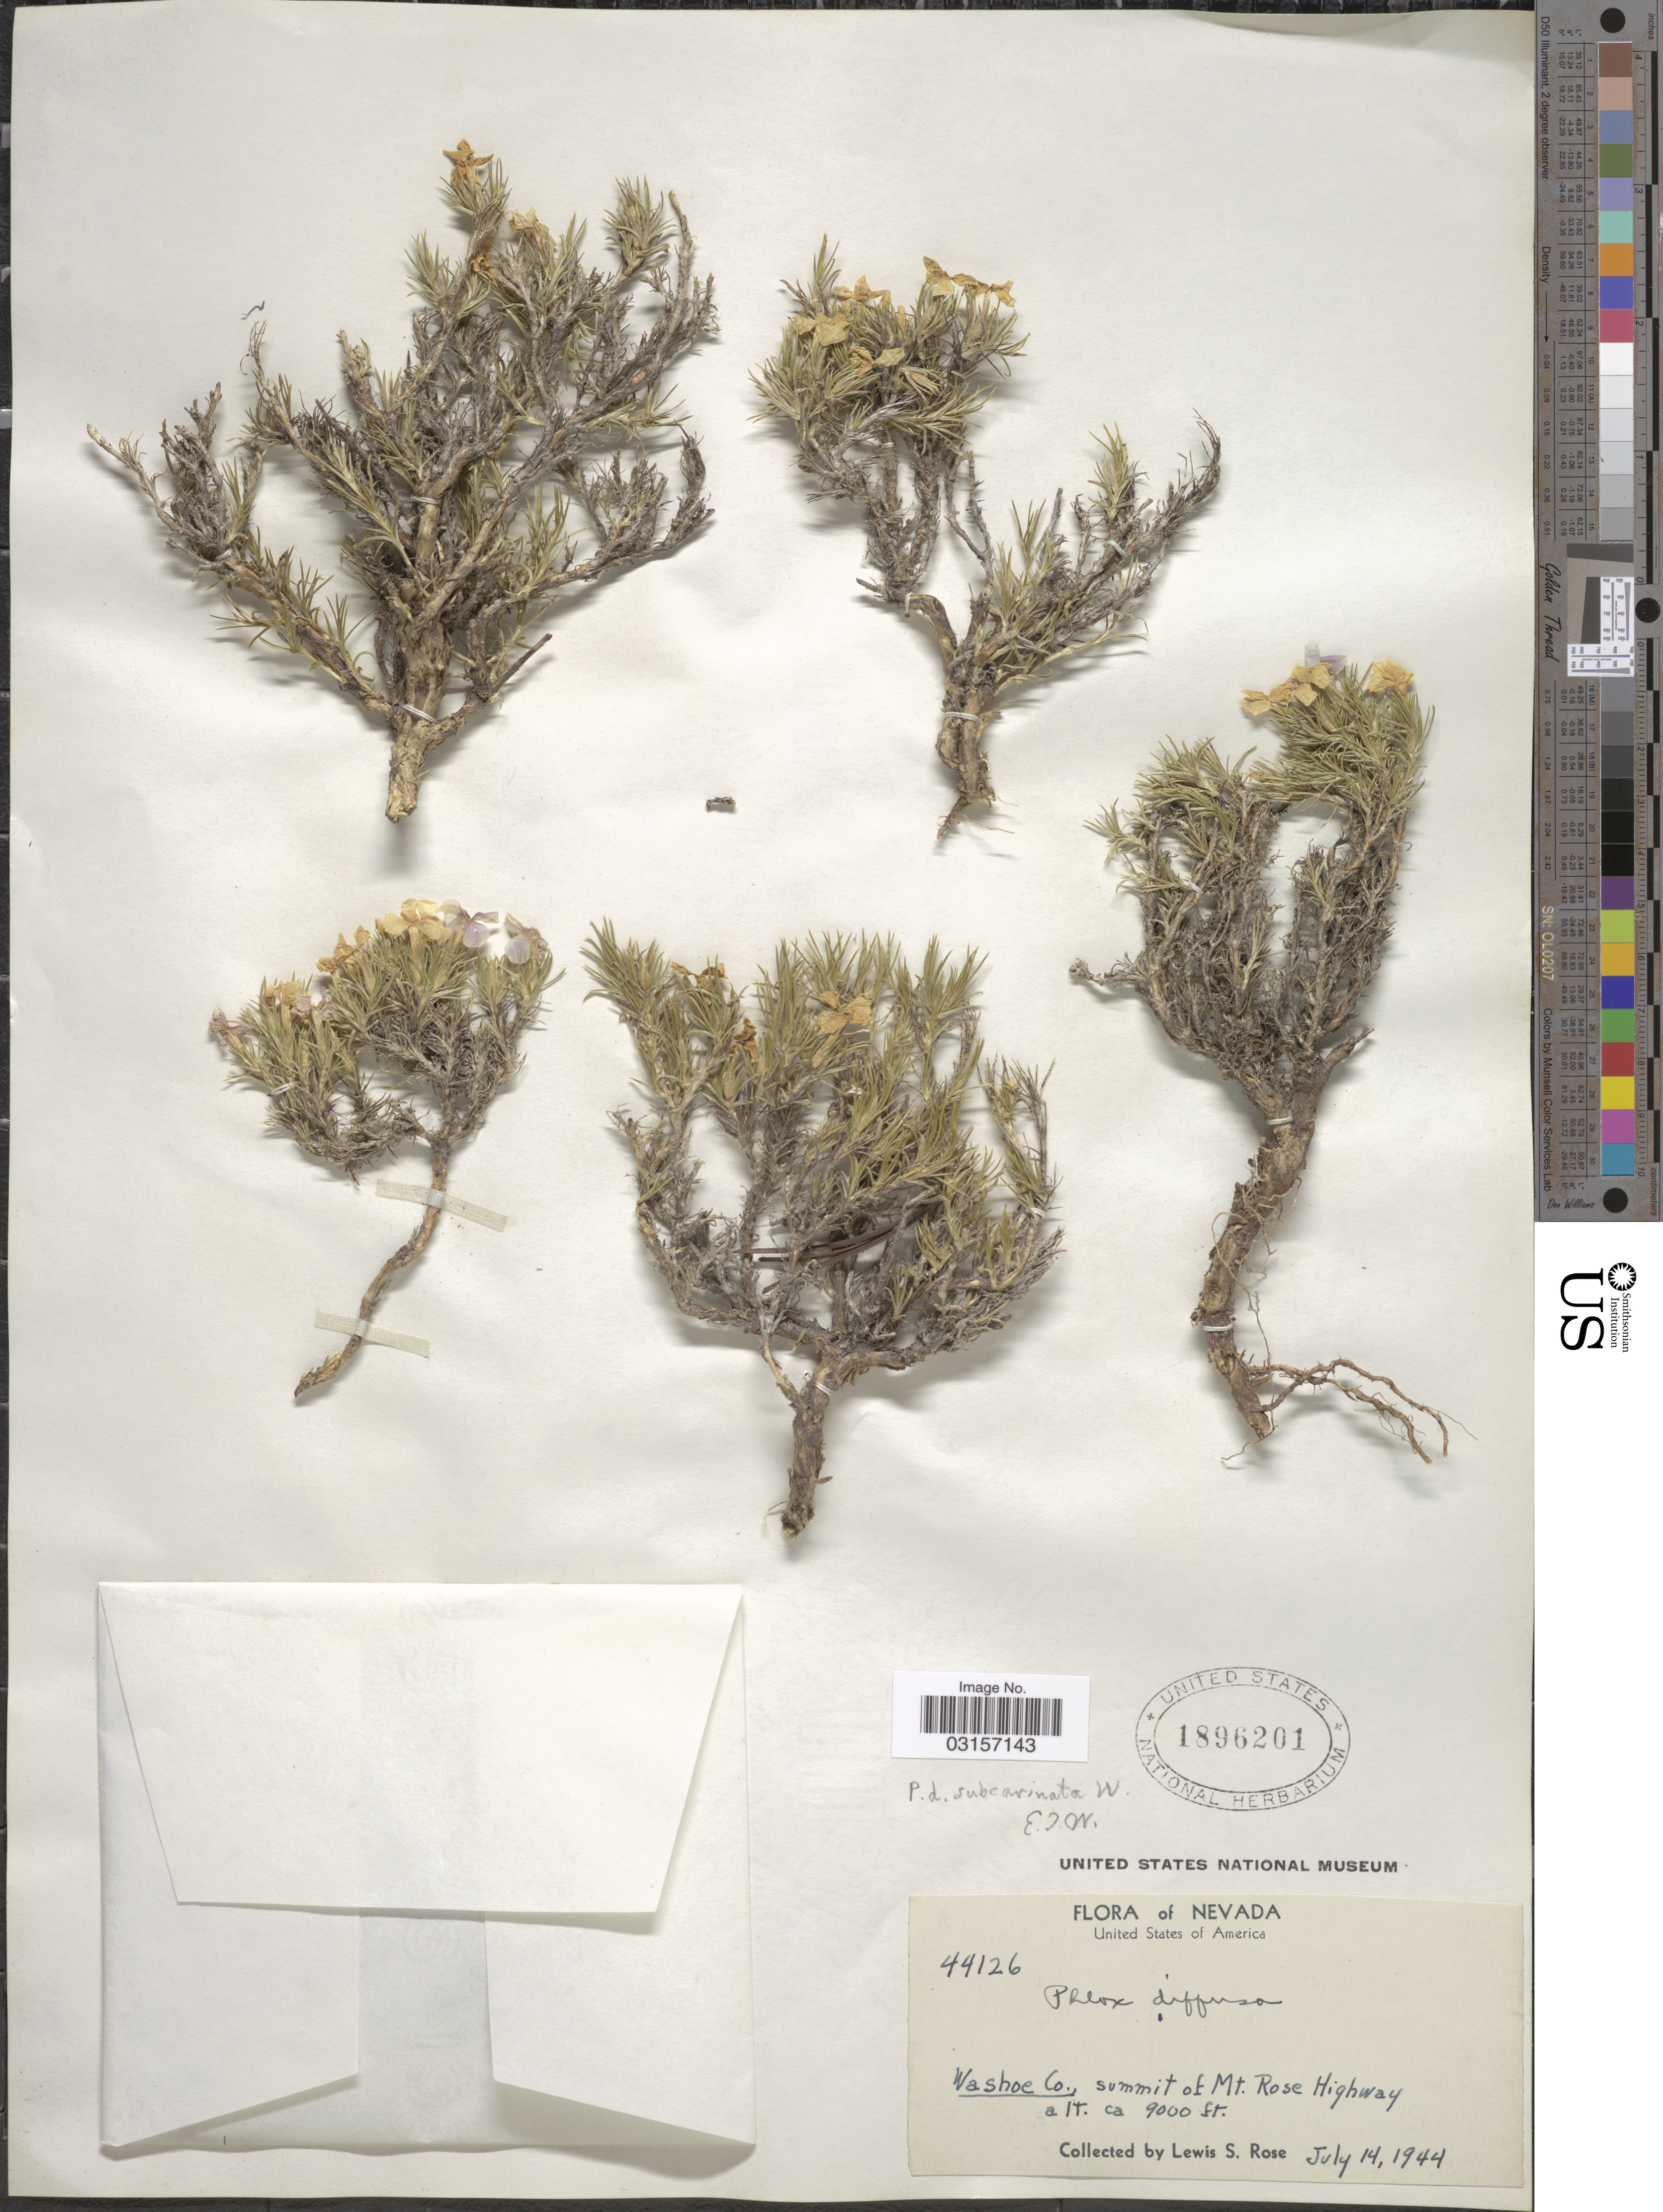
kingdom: Plantae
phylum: Tracheophyta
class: Magnoliopsida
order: Ericales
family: Polemoniaceae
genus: Phlox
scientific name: Phlox caespitosa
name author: Nutt.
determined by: Mayfield, M. H.; Ferguson, C. J.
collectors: L. S. Rose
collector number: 44126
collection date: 1944-07-14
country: United States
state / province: Nevada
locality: Washoe Co., summit of Mt. Rose Highway.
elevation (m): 2743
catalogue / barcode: US 1896201